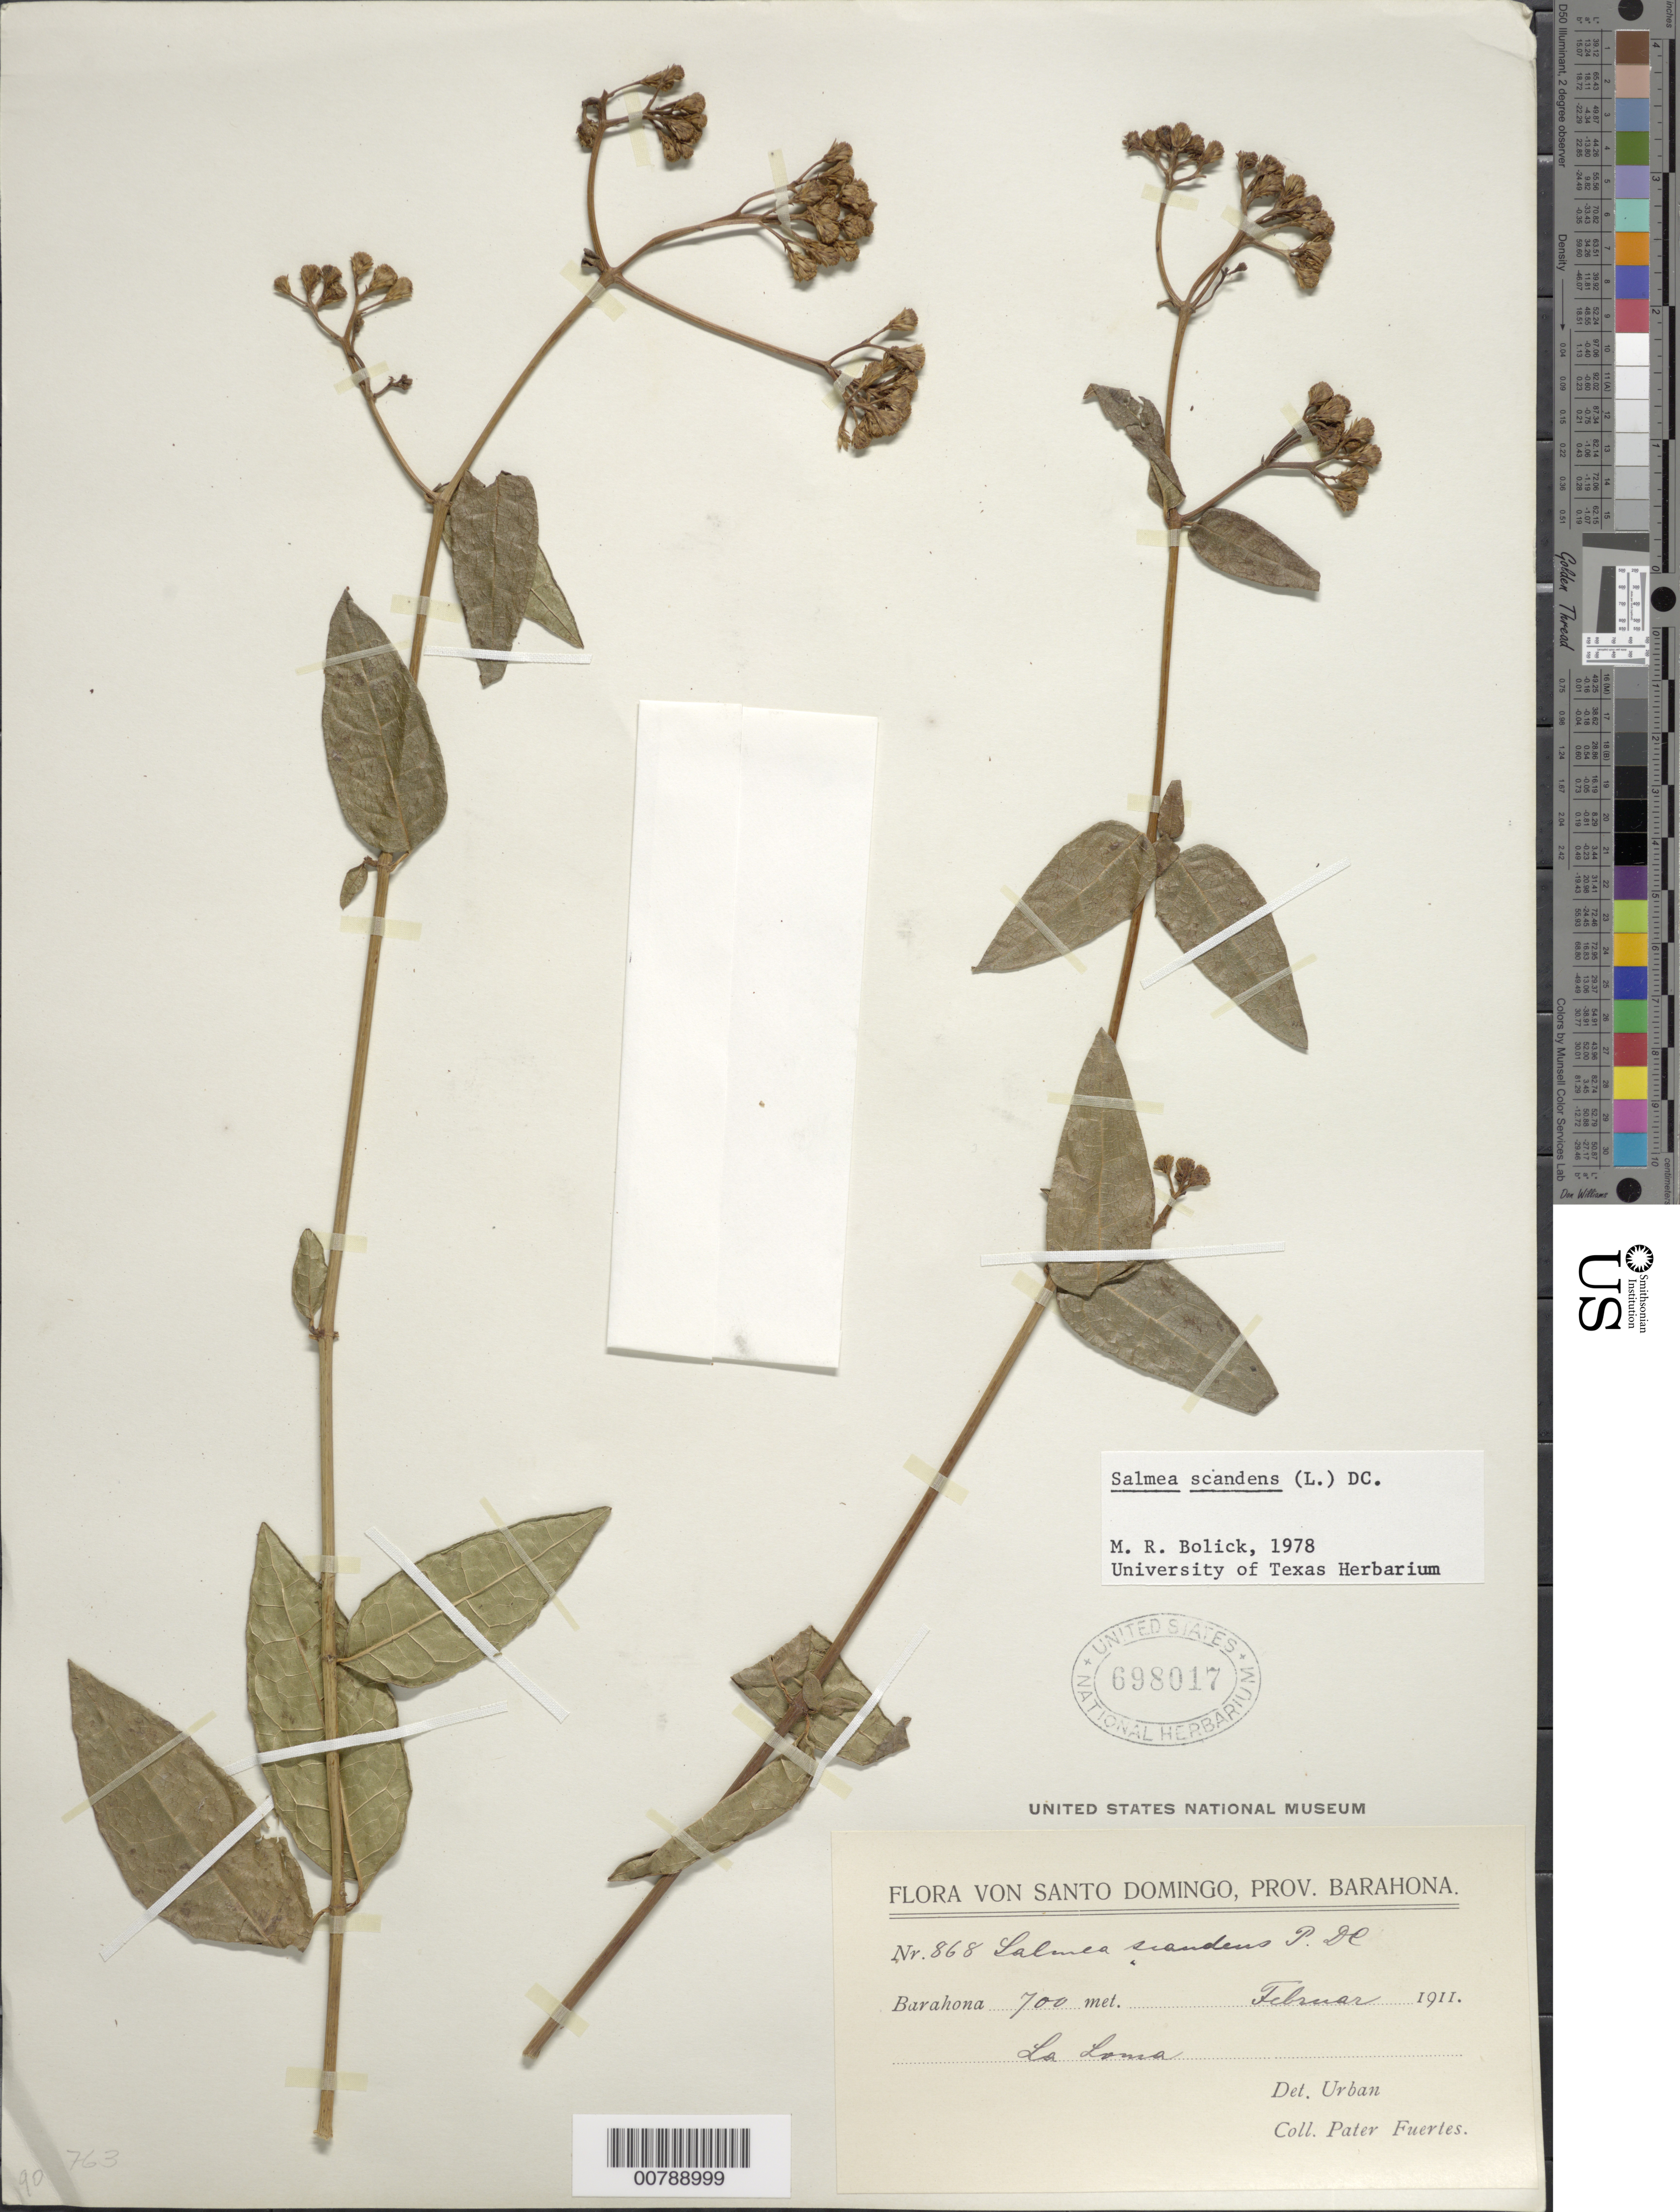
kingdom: Plantae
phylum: Tracheophyta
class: Magnoliopsida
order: Asterales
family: Asteraceae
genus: Salmea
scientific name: Salmea scandens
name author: (L.) DC.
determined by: Bolick, Margaret R., Curator (NEB), University of Nebraska State Museum (UNITED STATES)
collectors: M. D. Fuertes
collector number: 868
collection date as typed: Feb 1911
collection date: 1911-02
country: Dominican Republic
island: Hispaniola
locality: Barahona. La Loma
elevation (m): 700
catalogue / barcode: US 698017